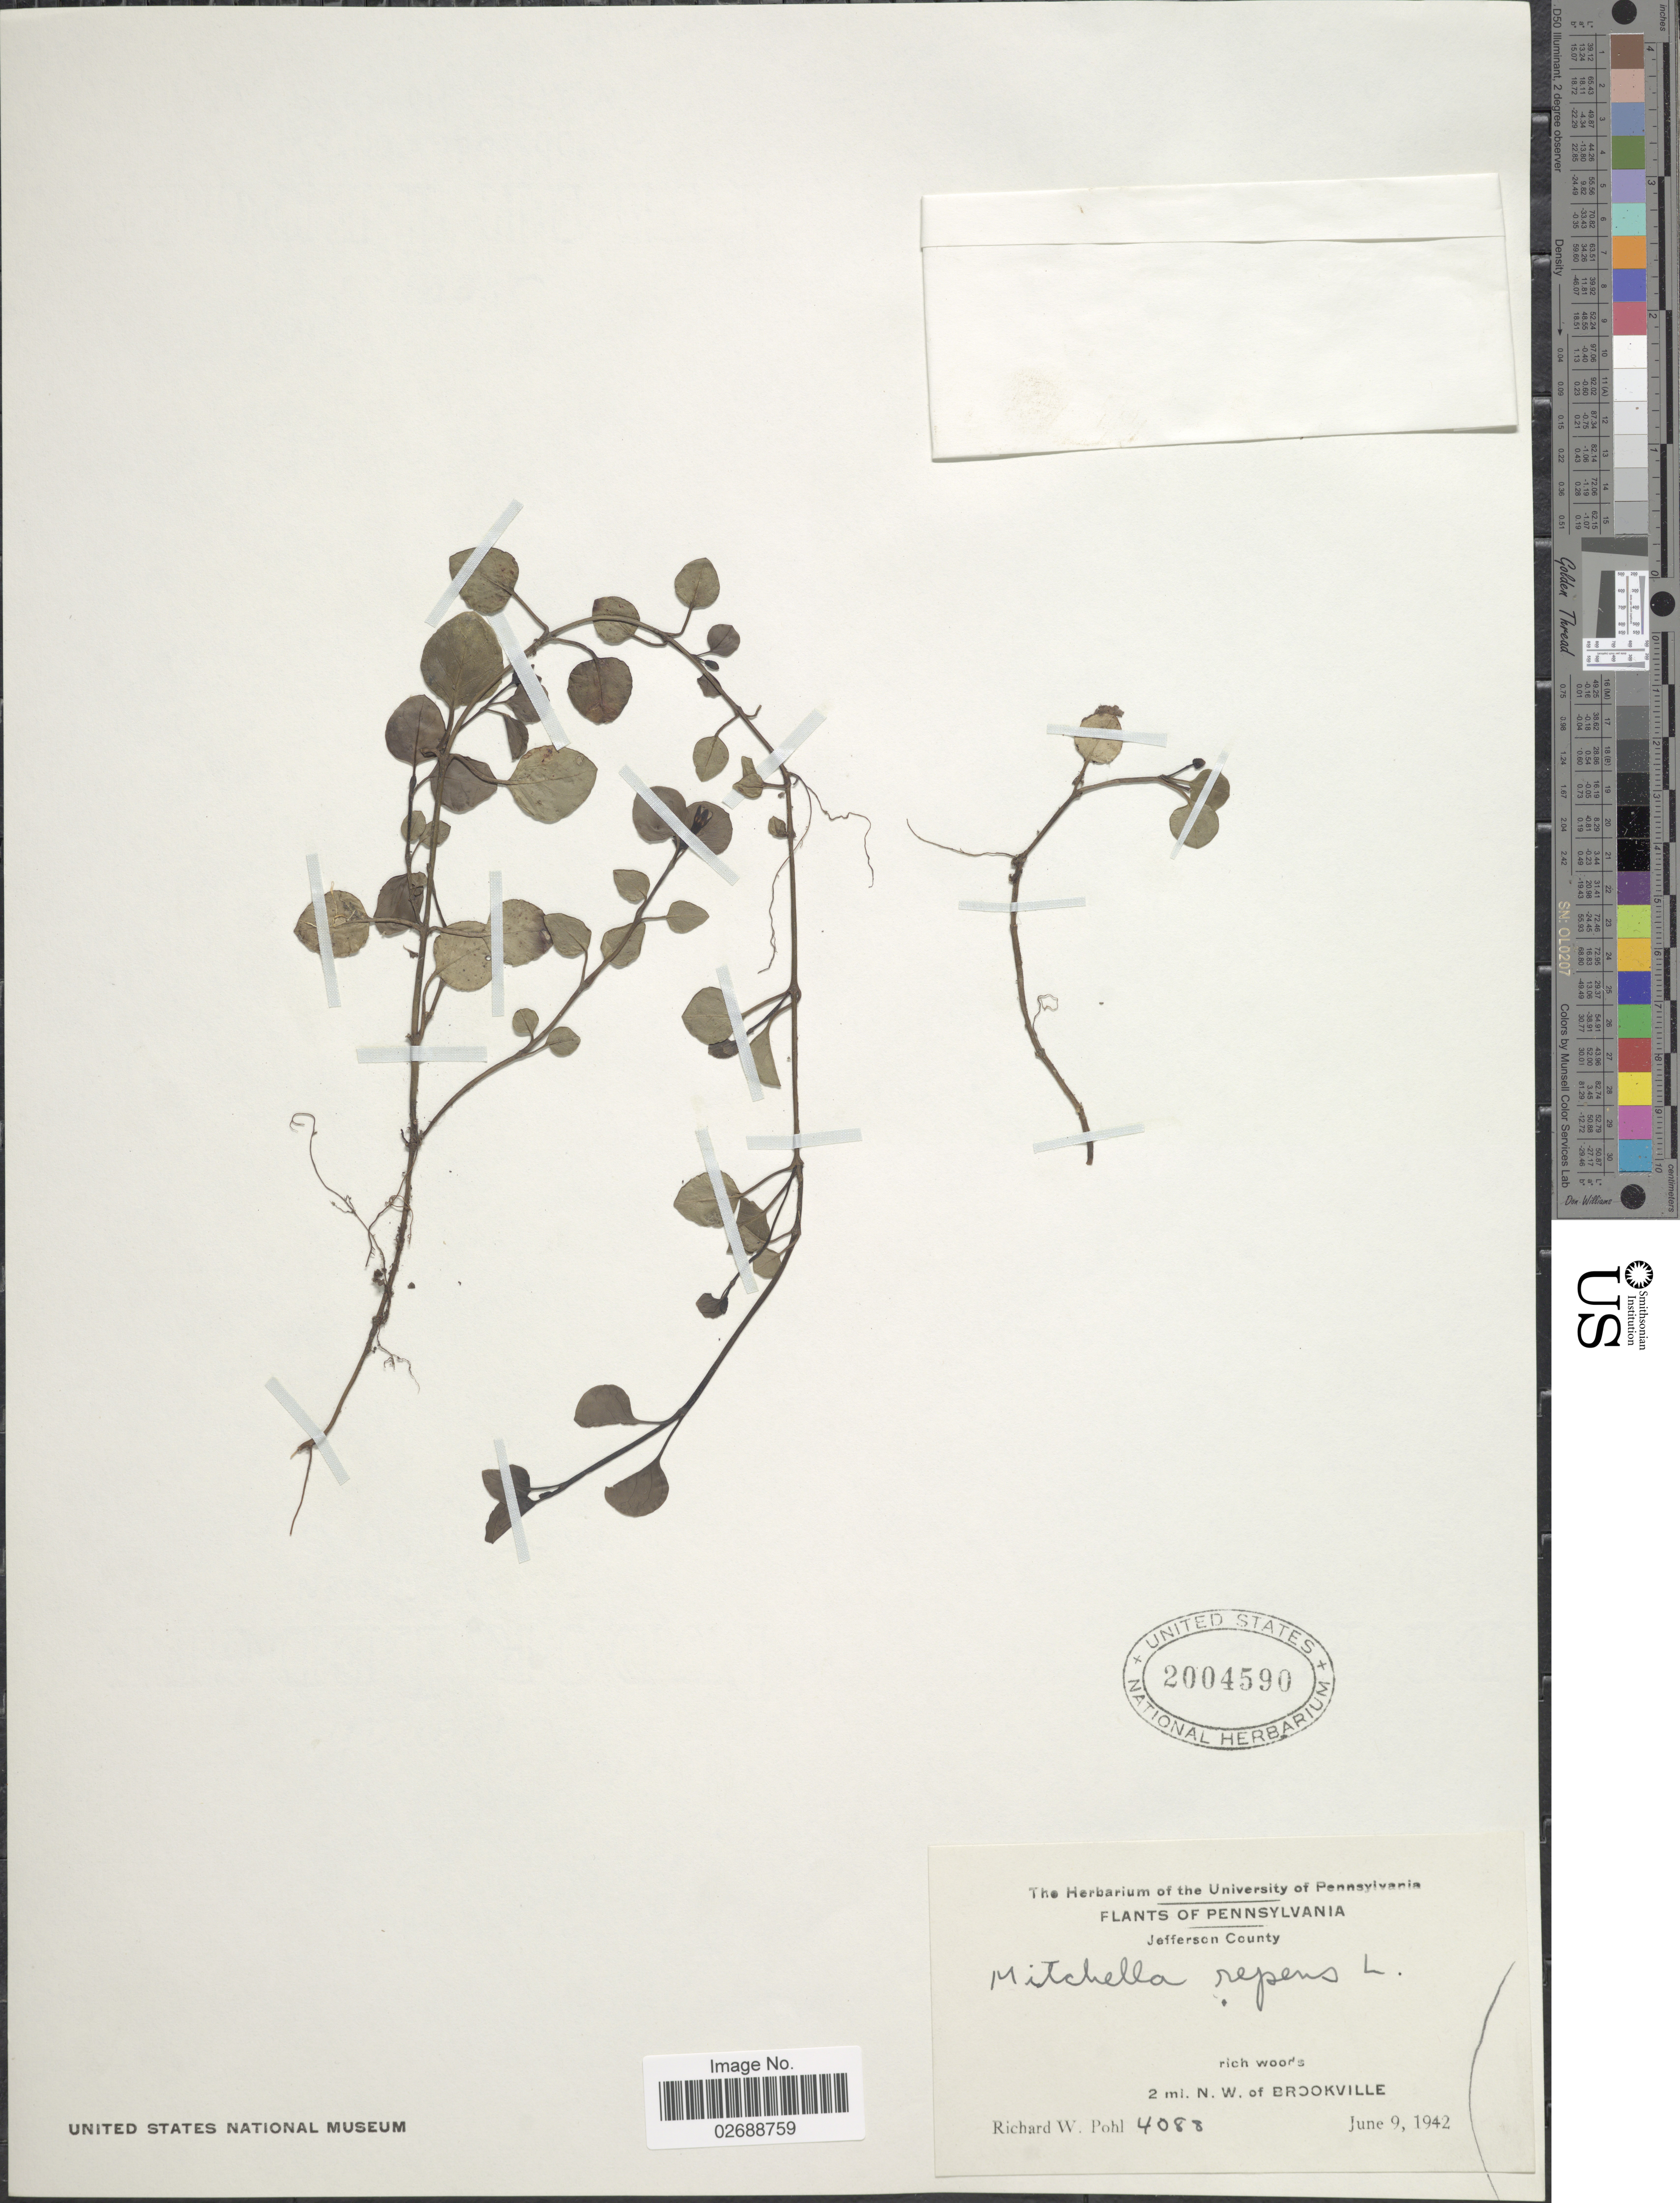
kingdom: Plantae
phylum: Tracheophyta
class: Magnoliopsida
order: Gentianales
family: Rubiaceae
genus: Mitchella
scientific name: Mitchella repens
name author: L.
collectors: R. W. Pohl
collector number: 4088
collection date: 1942-06-09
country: United States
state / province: Pennsylvania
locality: Jefferson County. 2 mi N. of Brookville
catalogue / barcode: US 2004590